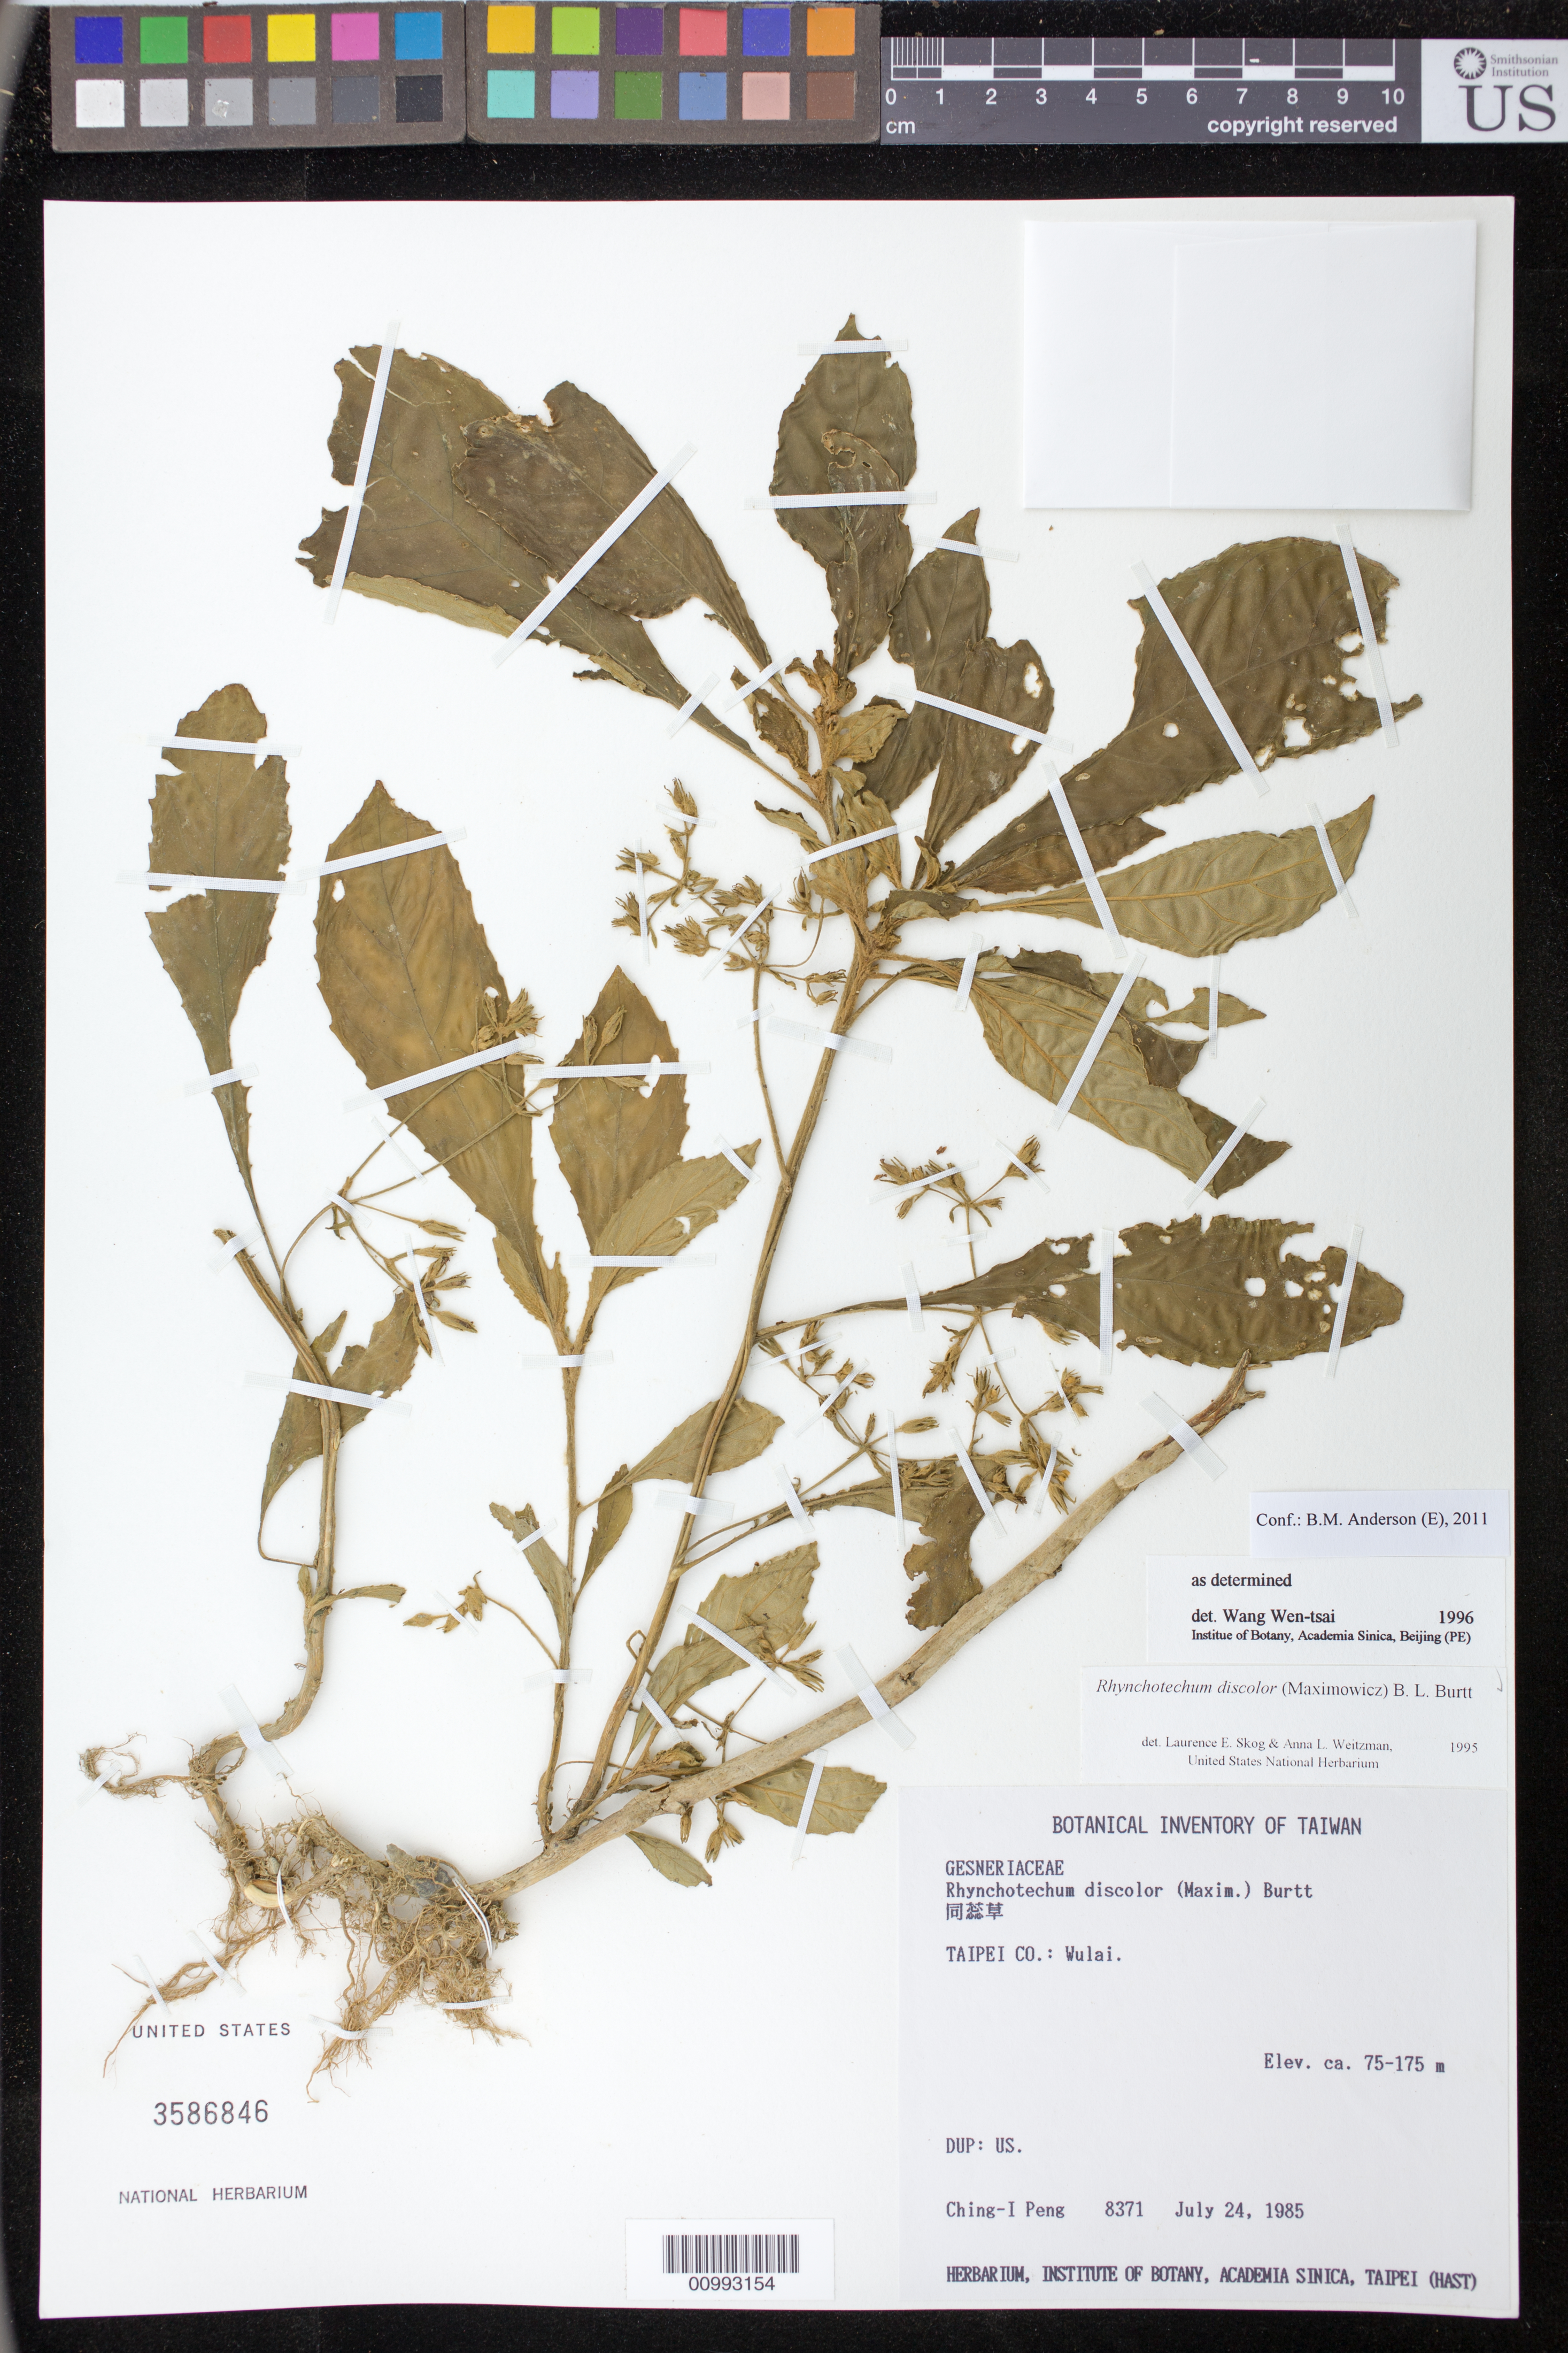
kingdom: Plantae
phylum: Tracheophyta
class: Magnoliopsida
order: Lamiales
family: Gesneriaceae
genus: Rhynchotechum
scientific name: Rhynchotechum discolor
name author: (Maxim.) B.L. Burtt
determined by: Skog, L. E.; Weitzman, A. L.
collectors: C.-I Peng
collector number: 8371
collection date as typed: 24 Jul 1985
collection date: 1985-07-24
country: Taiwan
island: Taiwan [Formosa]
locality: Tapei Co.: Wulai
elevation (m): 75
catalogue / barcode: US 3586846